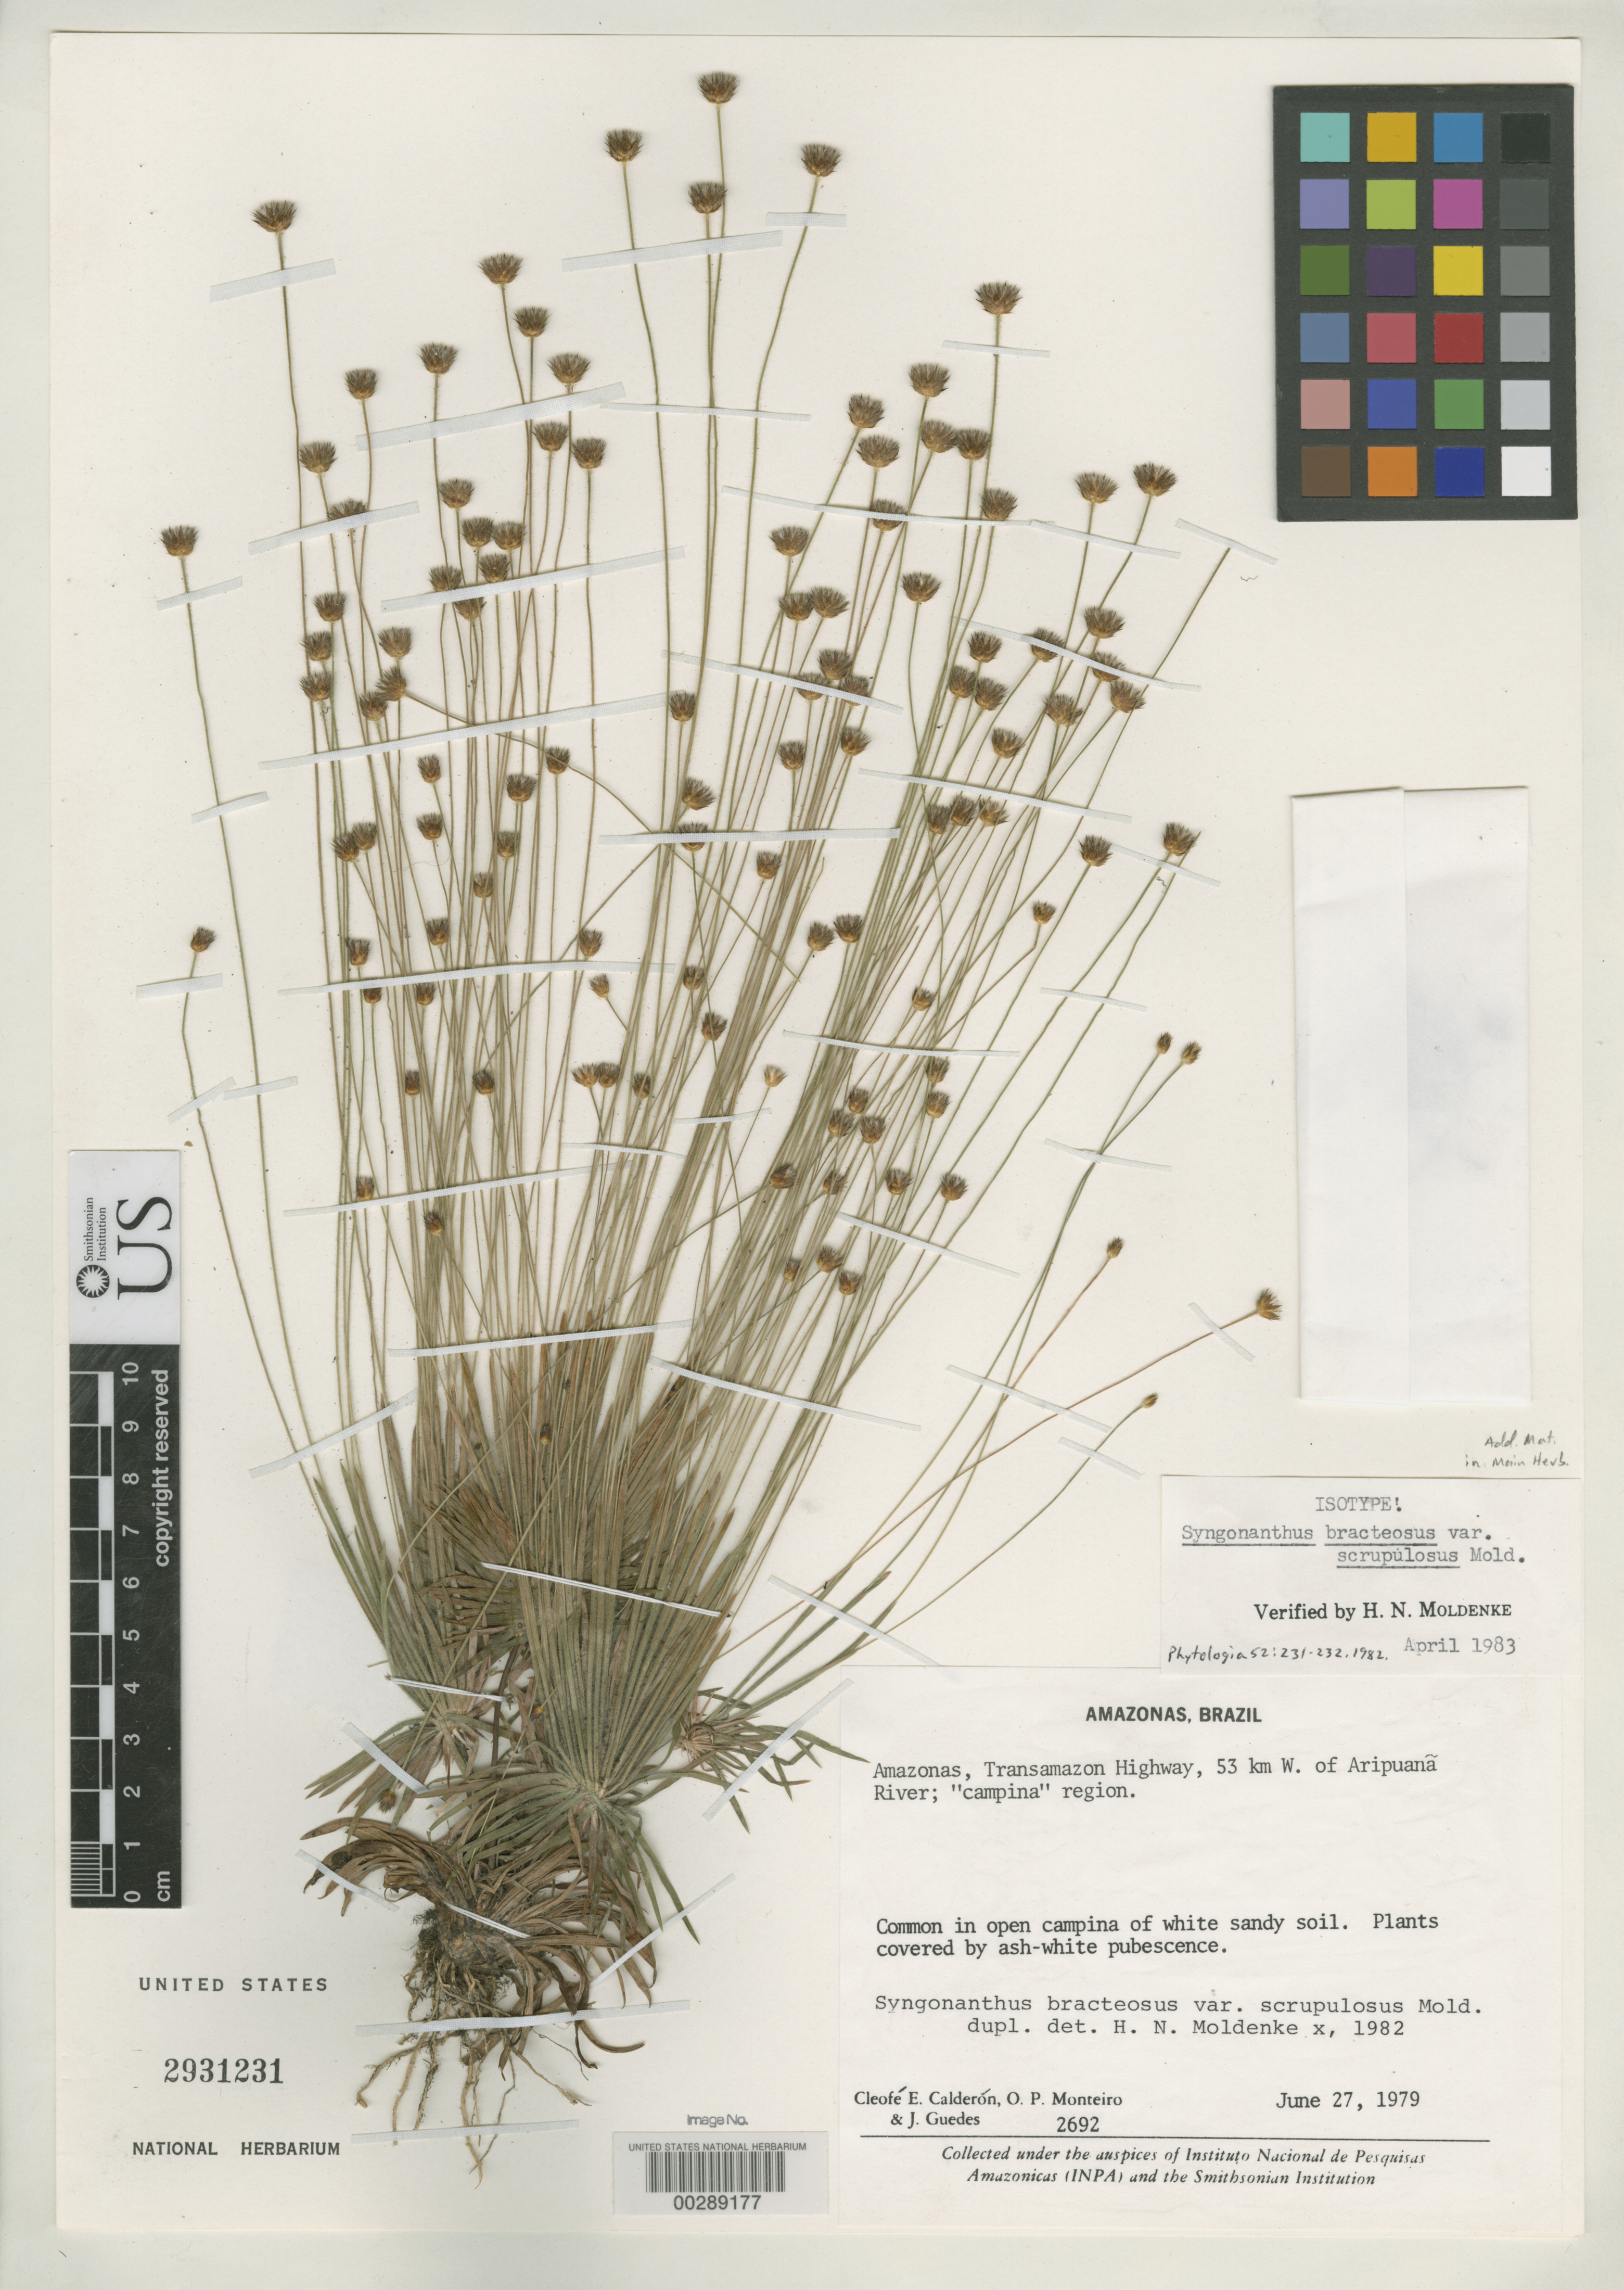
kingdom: Plantae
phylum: Tracheophyta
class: Liliopsida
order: Poales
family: Eriocaulaceae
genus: Syngonanthus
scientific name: Syngonanthus bracteosus var. scrupulosus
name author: Moldenke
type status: Isotype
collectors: C. E. Calderón, O. P. Monteiro & J. Gueded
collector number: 2692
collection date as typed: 27 Jun 1979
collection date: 1979-06-27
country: Brazil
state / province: Amazonas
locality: Transamerican Highway, 53 km W of Aripuana River, Campina region.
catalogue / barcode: US 2931231